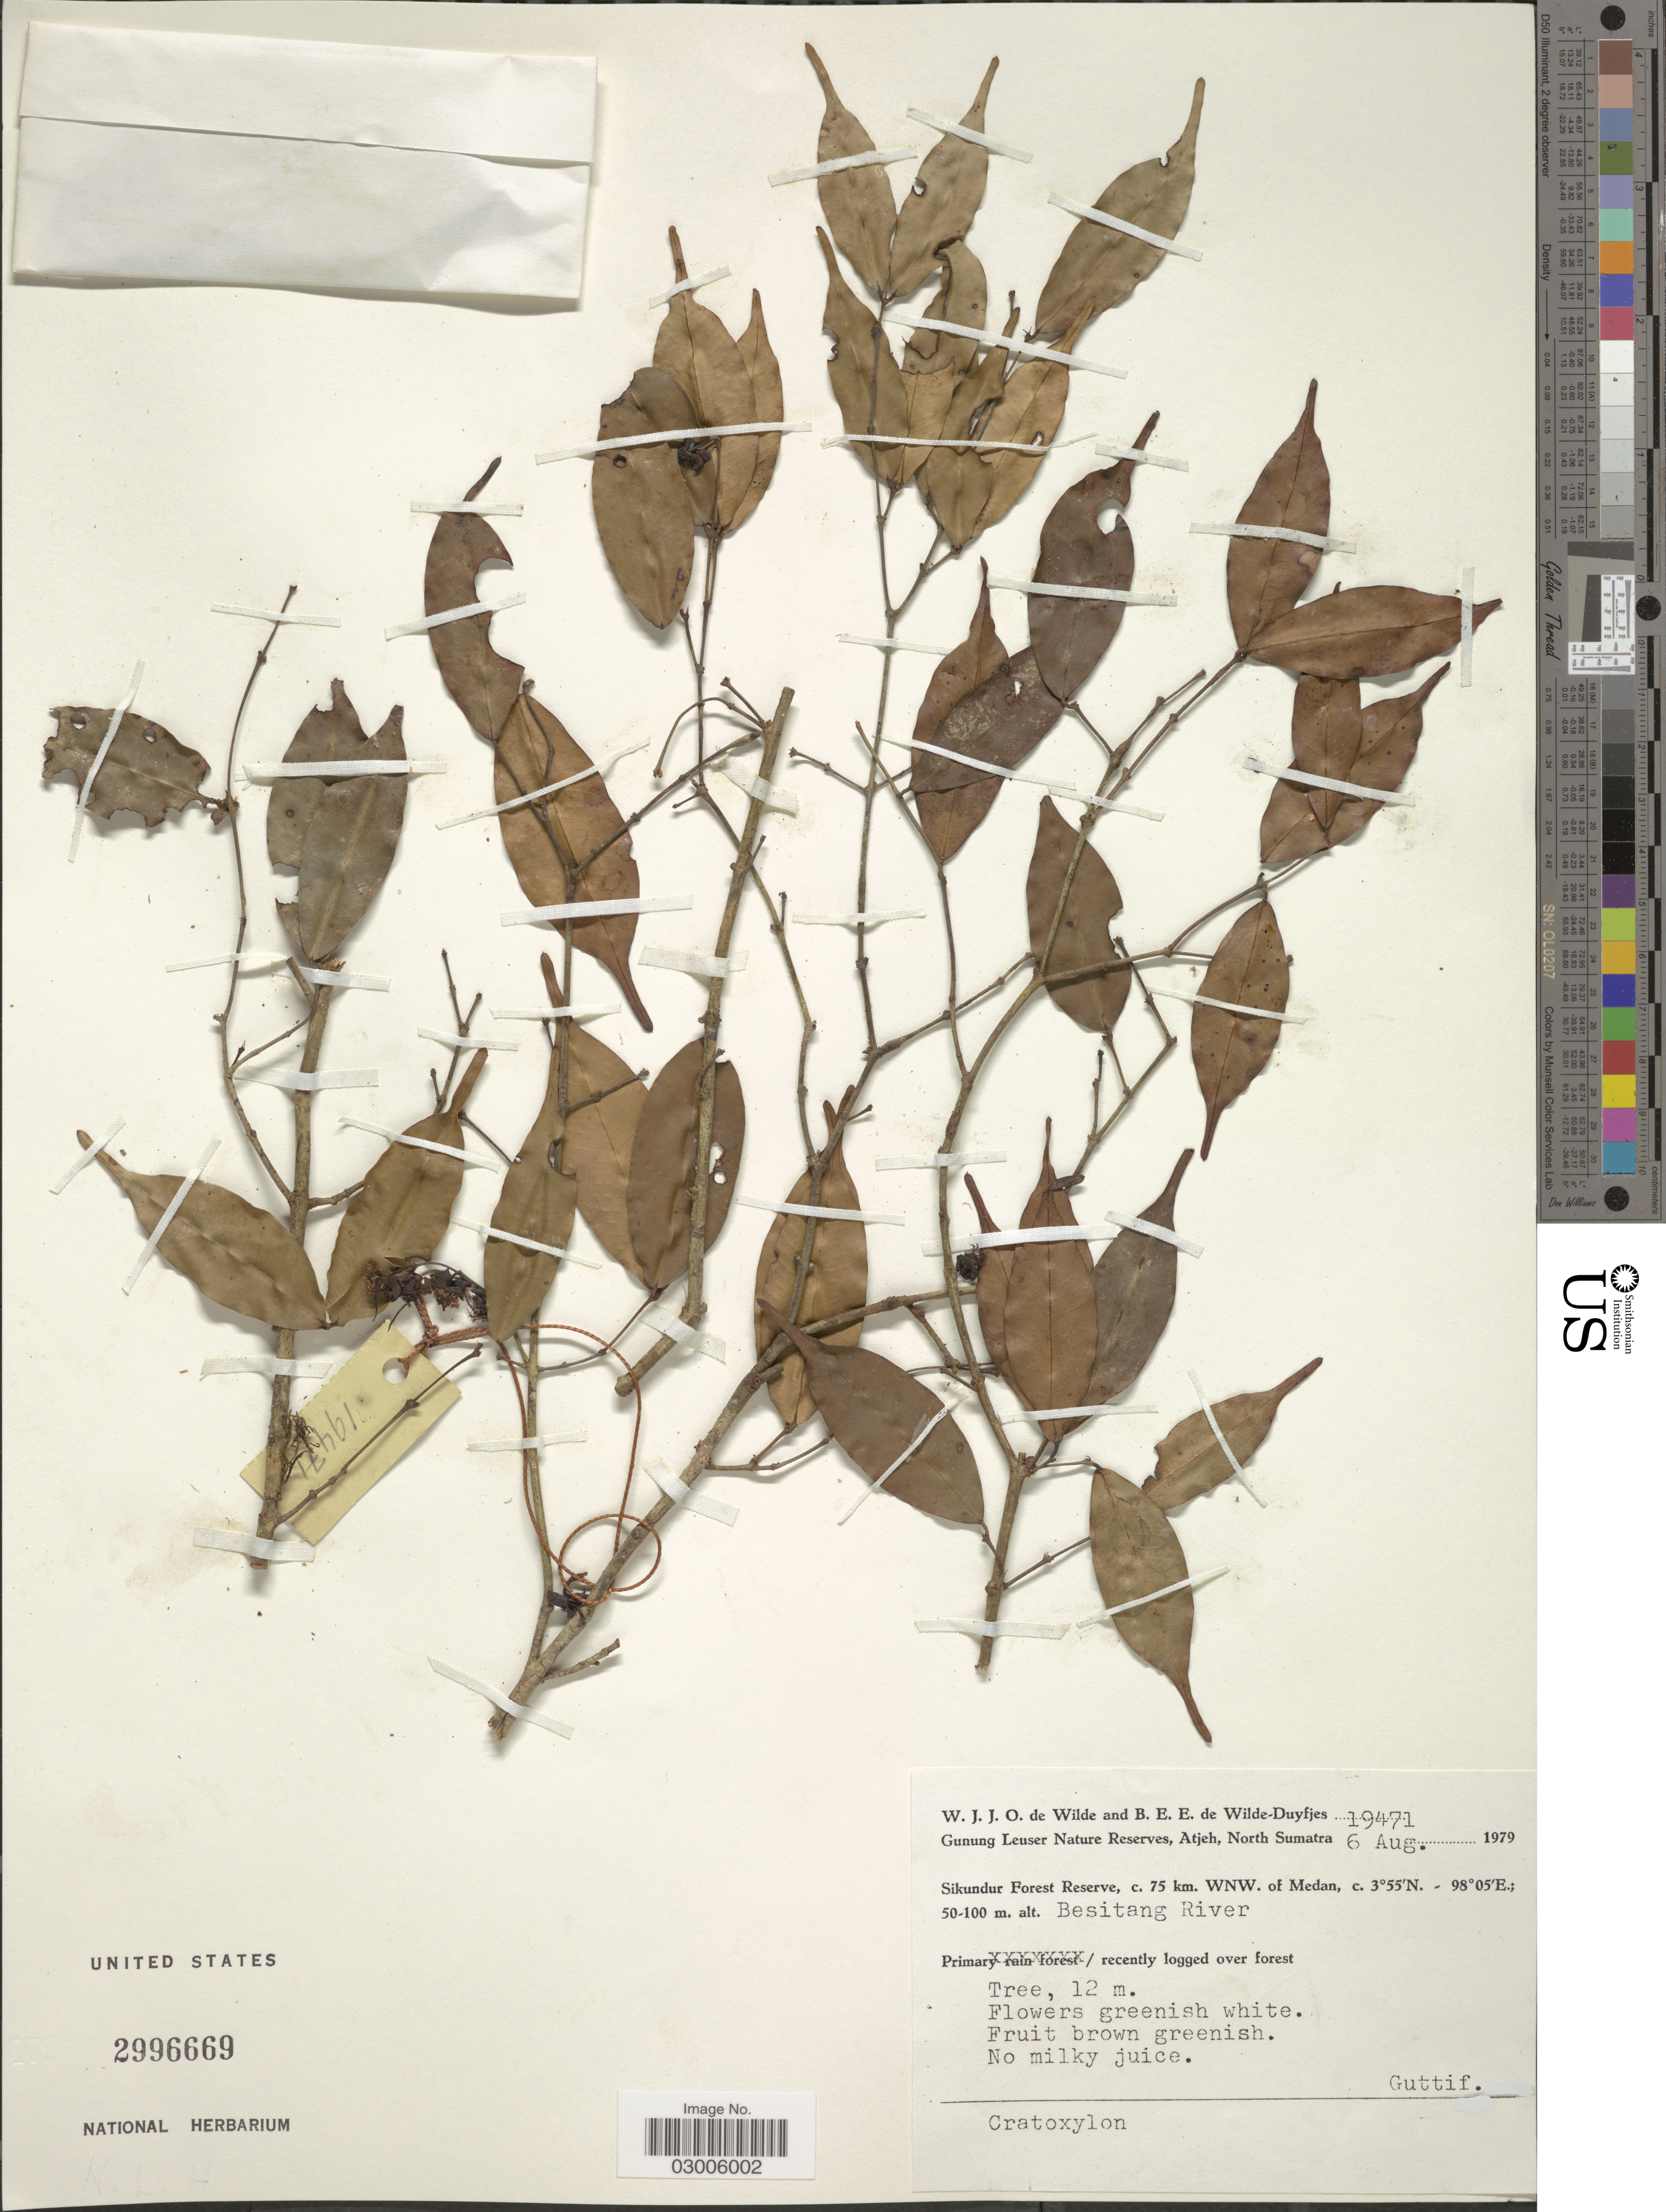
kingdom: Plantae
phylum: Tracheophyta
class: Magnoliopsida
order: Malpighiales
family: Hypericaceae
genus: Cratoxylum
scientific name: Cratoxylum sp.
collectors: W. J. de Wilde & B. E. de Wilde-Duyfjes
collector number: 19471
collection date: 1979-08-06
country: Indonesia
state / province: Sumatra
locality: Gunung Leuser Nature Reserves, Atjeh, North Sumatra. Sikundur Forest Reserve, c. 75 km. WNW. of Medan. Besitang River.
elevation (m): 50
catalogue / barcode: US 2996669